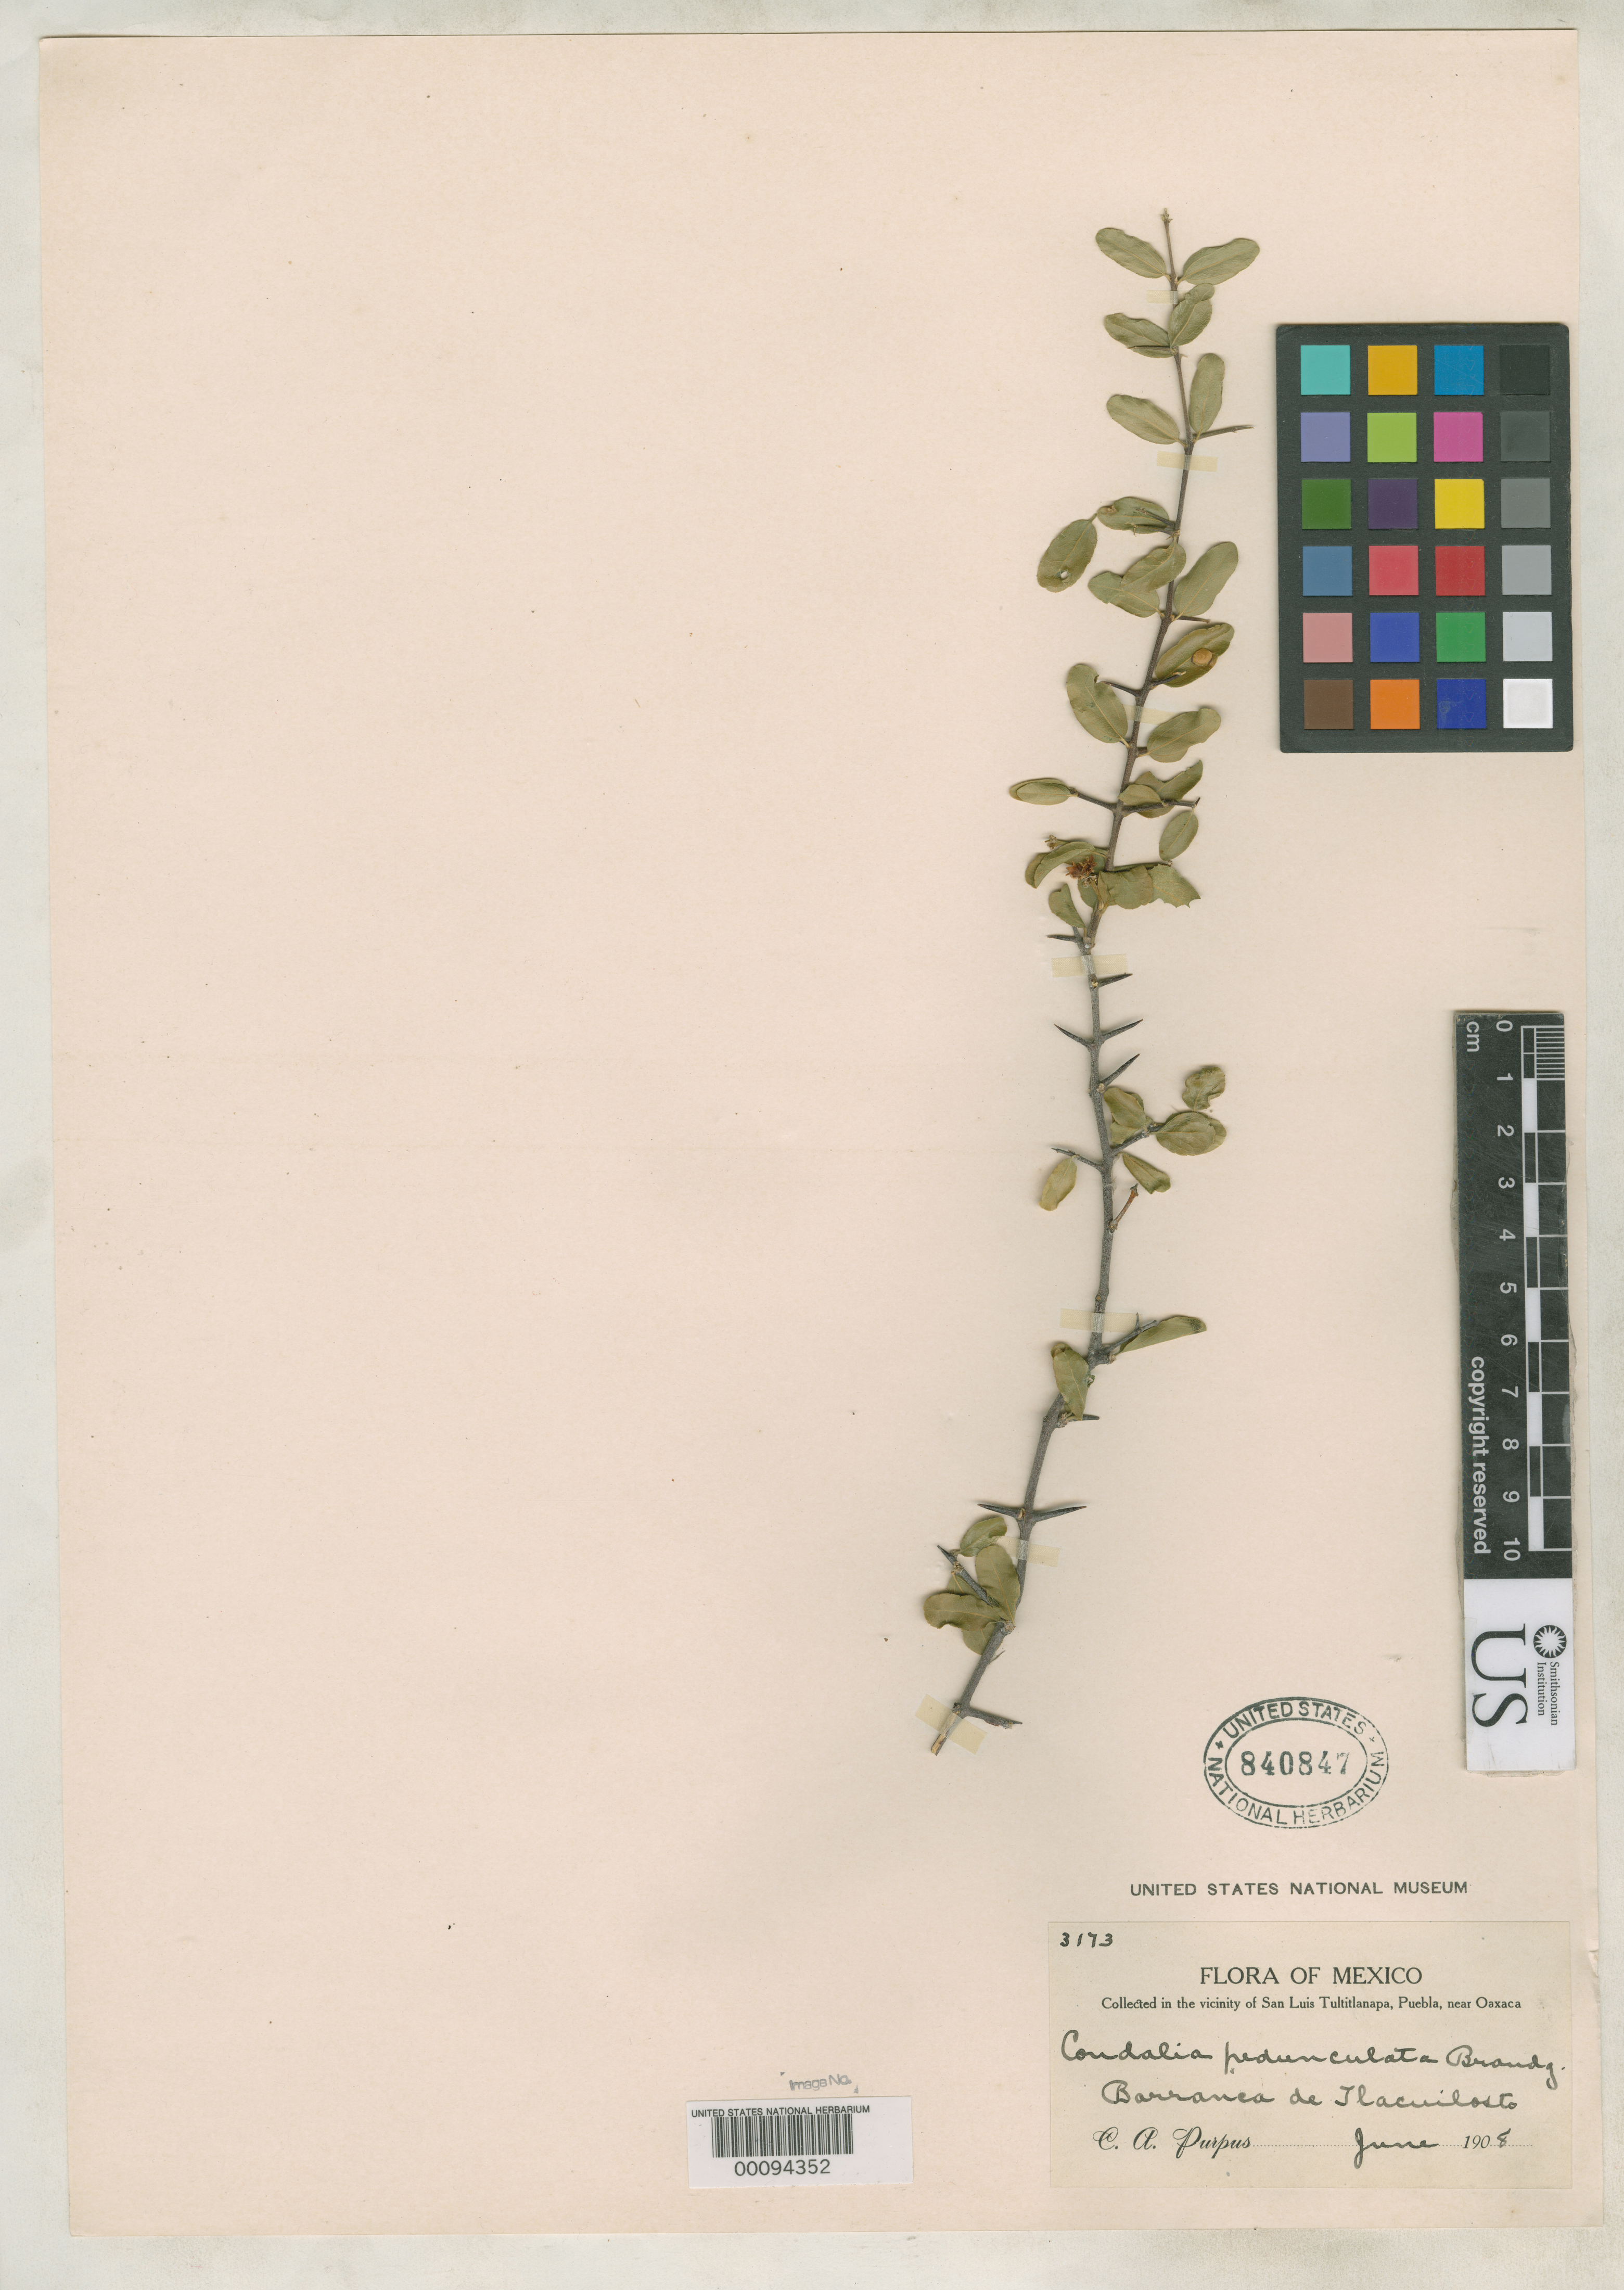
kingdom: Plantae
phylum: Tracheophyta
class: Magnoliopsida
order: Rosales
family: Rhamnaceae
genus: Condalia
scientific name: Condalia pedunculata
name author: Brandegee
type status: Isotype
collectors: C. A. Purpus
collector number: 3173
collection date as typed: Jun 1908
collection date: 1908-06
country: Mexico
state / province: Puebla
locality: Barranca de Tlacuilosto.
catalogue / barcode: US 840847